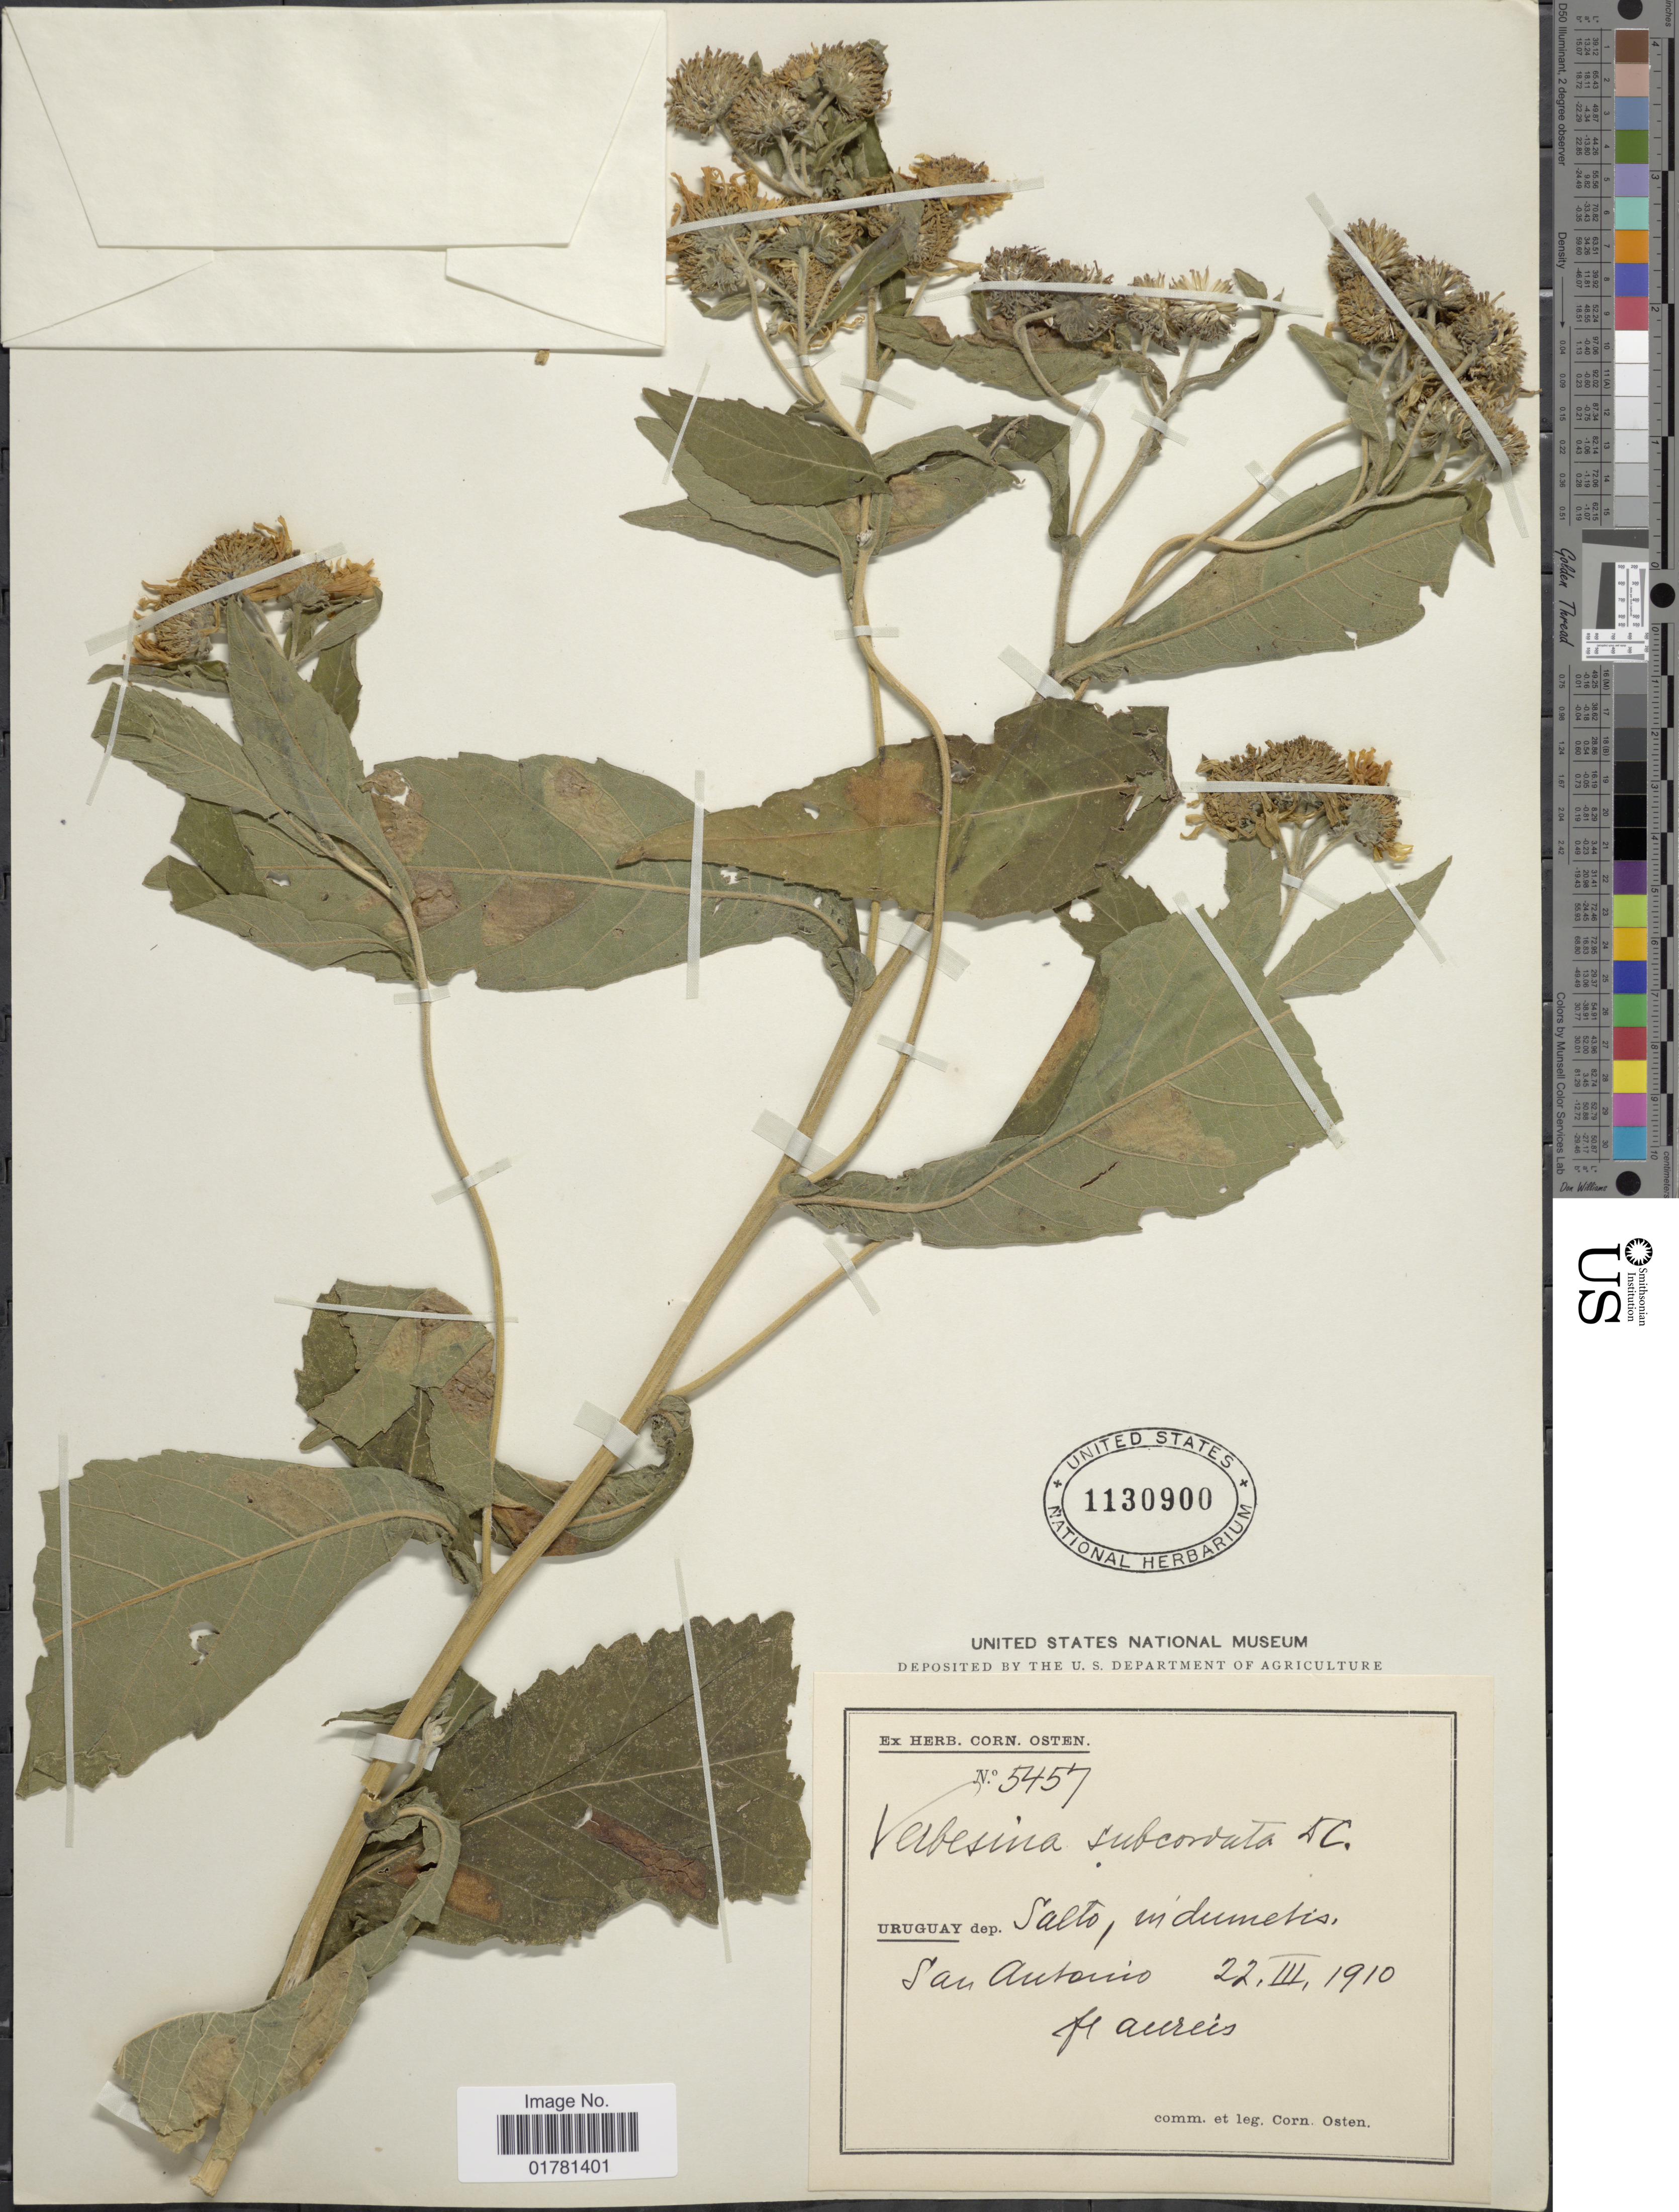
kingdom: Plantae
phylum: Tracheophyta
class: Magnoliopsida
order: Asterales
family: Asteraceae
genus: Verbesina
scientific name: Verbesina subcordata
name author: DC.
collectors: C. Osten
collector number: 5457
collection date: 1910-03-22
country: Uruguay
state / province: Salto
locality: In dumetis San Antonio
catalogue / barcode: US 1130900